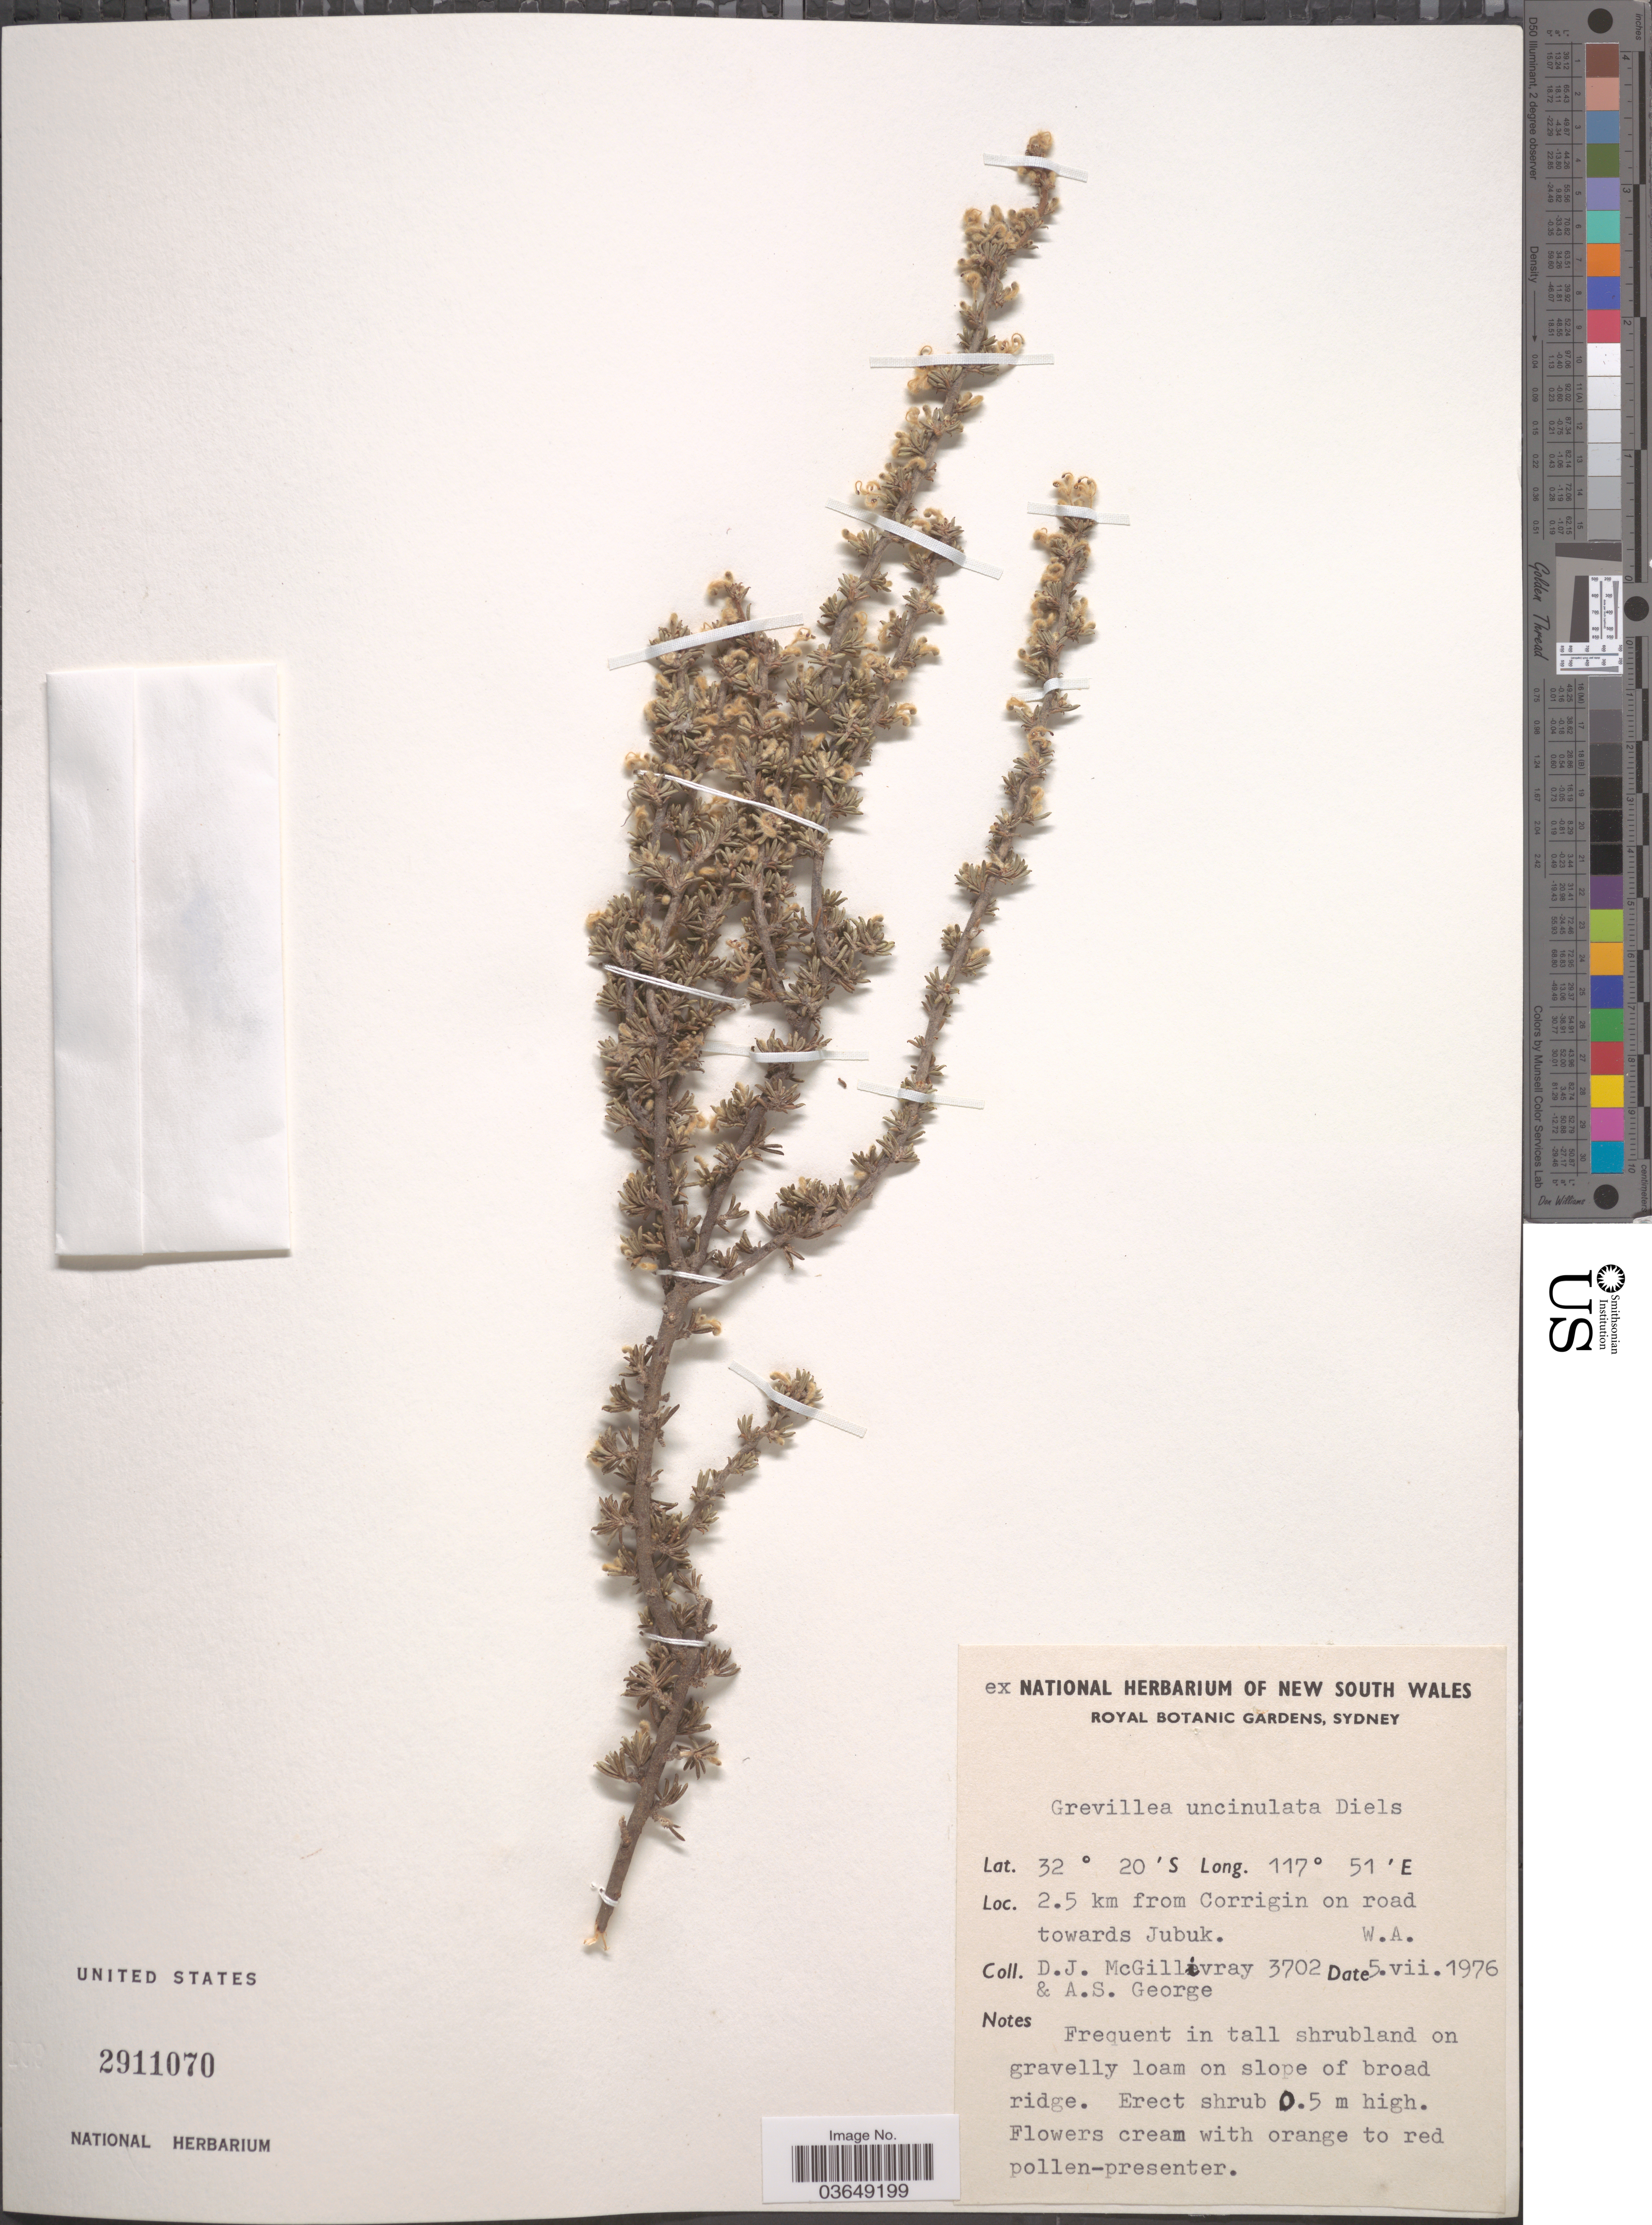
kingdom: Plantae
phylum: Tracheophyta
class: Magnoliopsida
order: Proteales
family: Proteaceae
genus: Grevillea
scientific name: Grevillea uncinulata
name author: Diels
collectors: D. J. McGillivray & A. S. George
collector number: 3702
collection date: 1976-07-05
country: Australia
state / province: Western Australia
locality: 2.5 km from Corrigin on road towards Jubuk.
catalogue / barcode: US 2911070